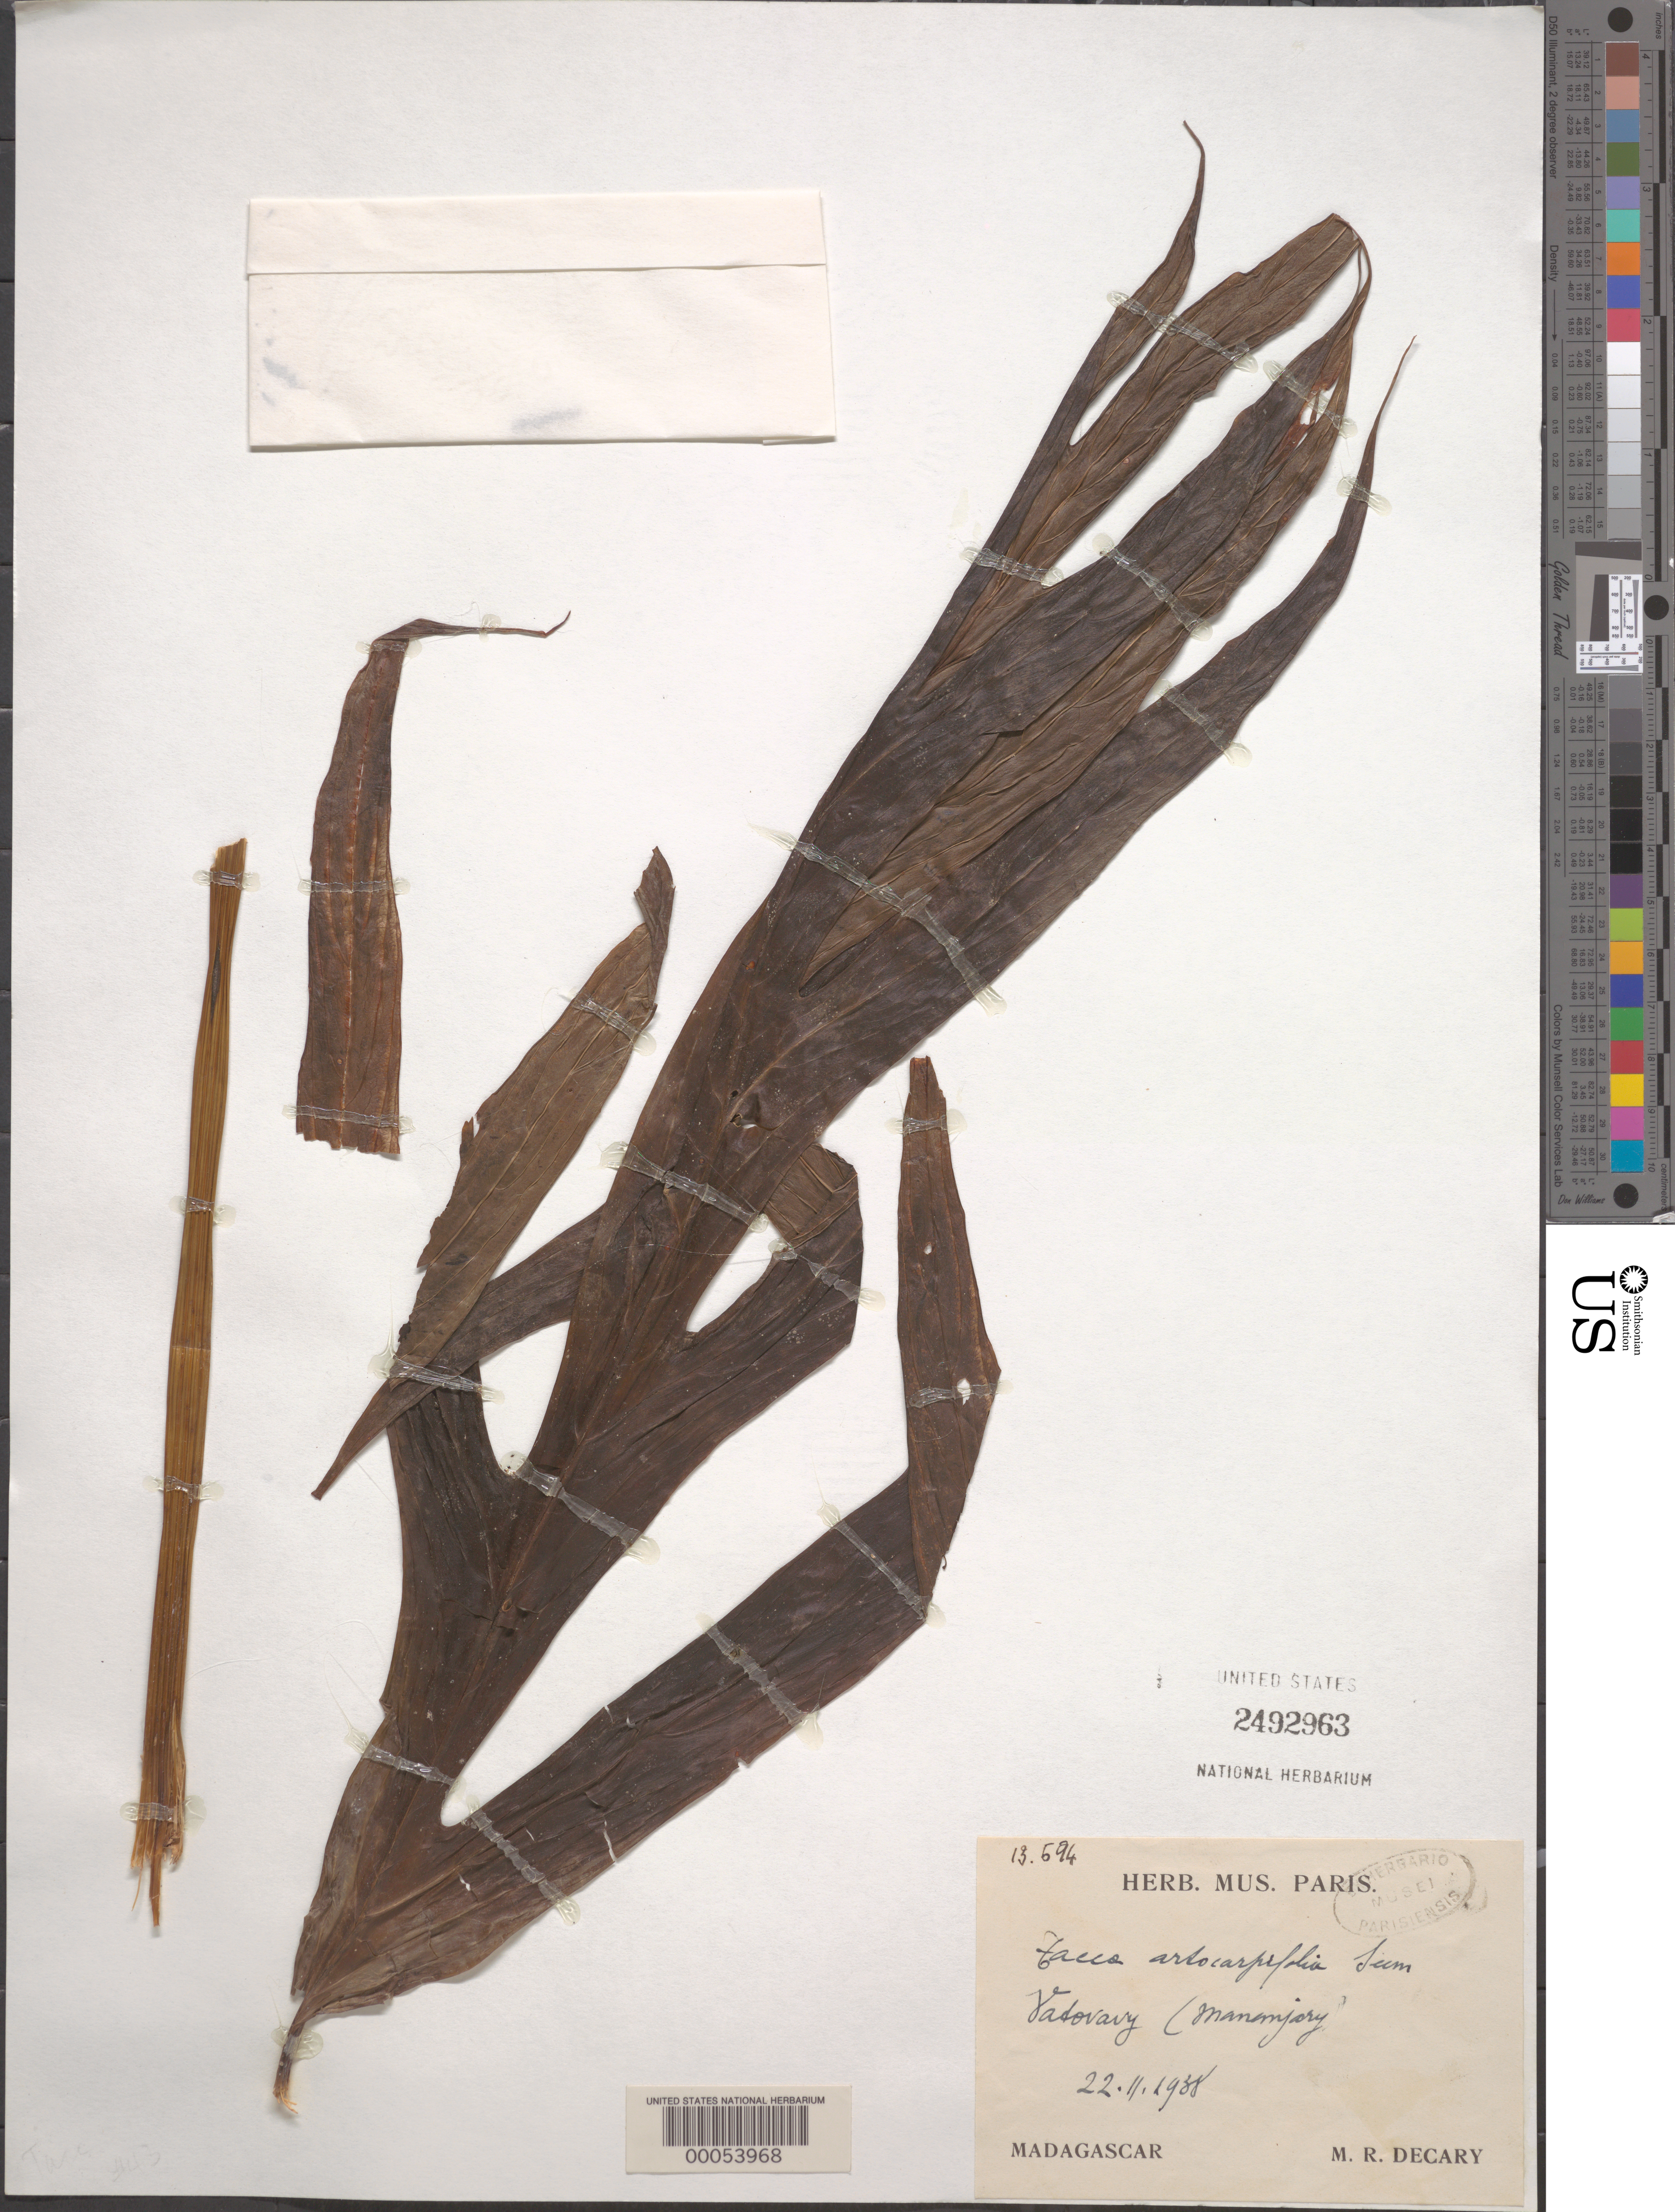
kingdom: Plantae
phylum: Tracheophyta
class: Liliopsida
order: Dioscoreales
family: Dioscoreaceae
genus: Tacca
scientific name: Tacca artocarpifolia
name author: Seem.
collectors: R. Decary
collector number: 13594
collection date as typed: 22 Nov 1938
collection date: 1938-11-22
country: Madagascar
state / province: Vatovavy Fitovinany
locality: Vatovary (mananjary)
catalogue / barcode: US 2492963